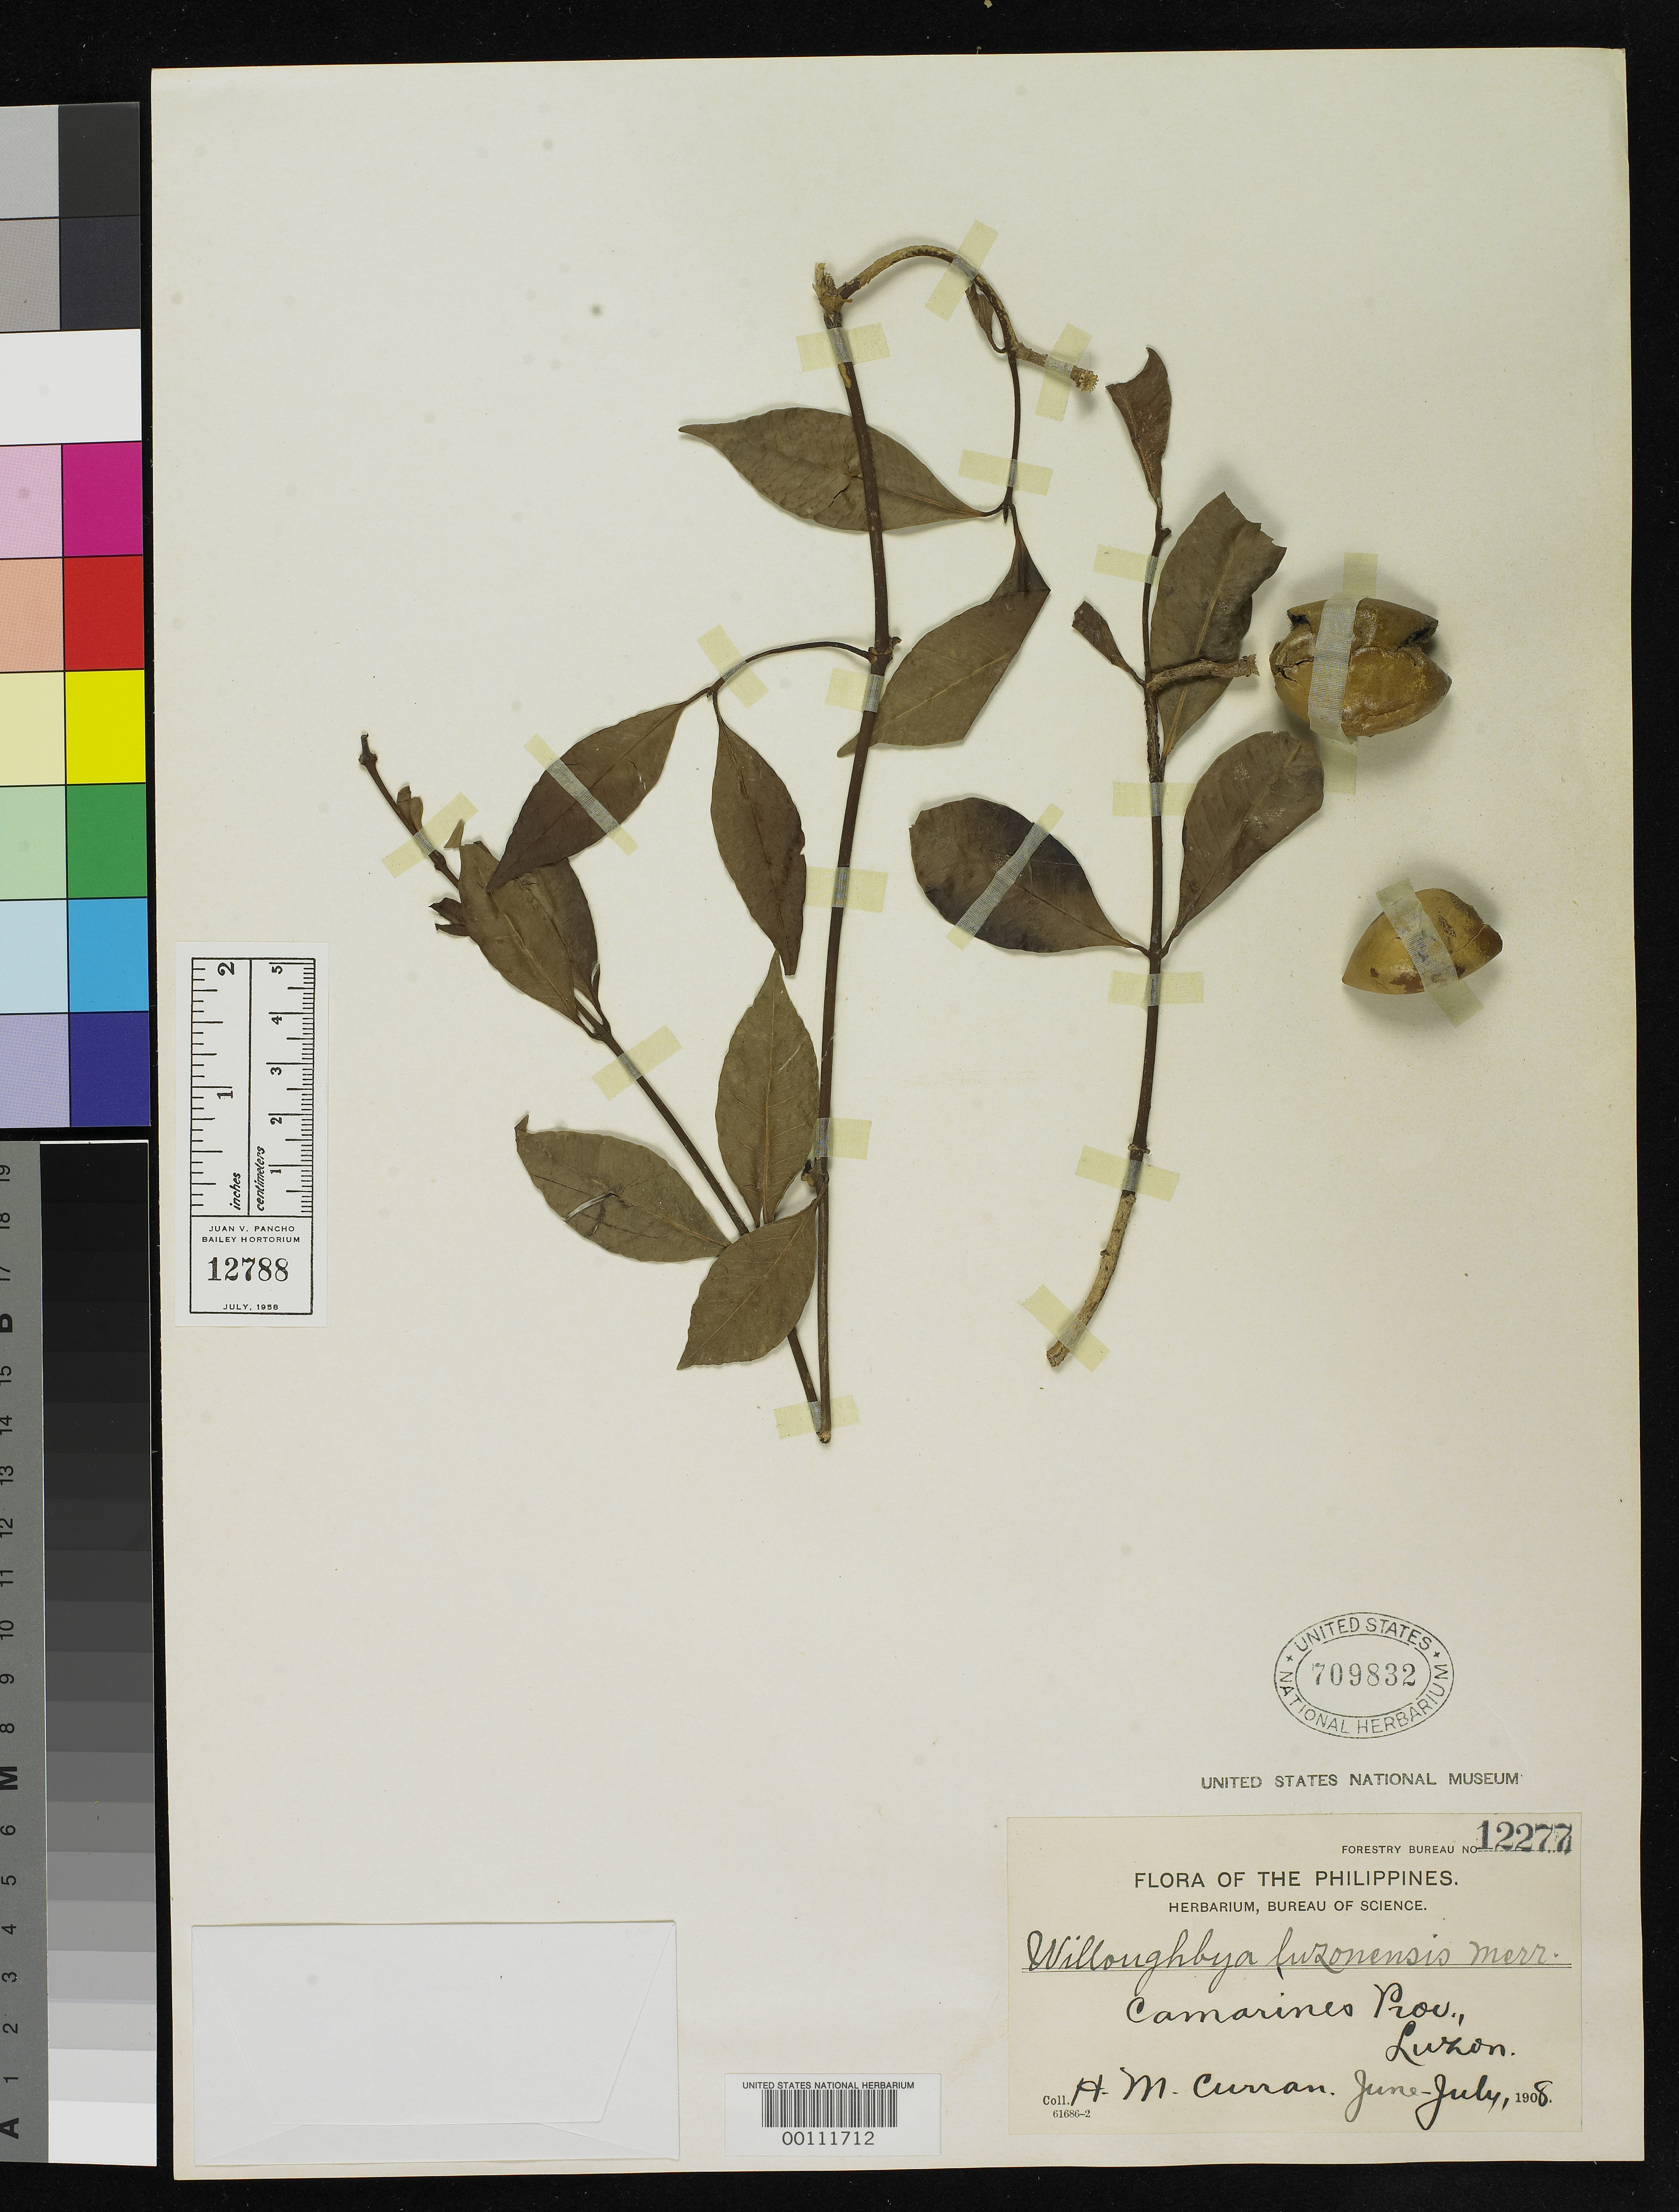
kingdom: Plantae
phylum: Tracheophyta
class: Magnoliopsida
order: Gentianales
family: Apocynaceae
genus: Willughbeia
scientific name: Willughbeia luzoniensis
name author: Merr.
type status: Isotype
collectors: H. M. Curran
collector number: Bur. Sci. 12277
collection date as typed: Jun 1908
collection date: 1908-06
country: Philippines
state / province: Bicol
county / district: Camarines Norte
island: Luzon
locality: Caramoan.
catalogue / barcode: US 709832